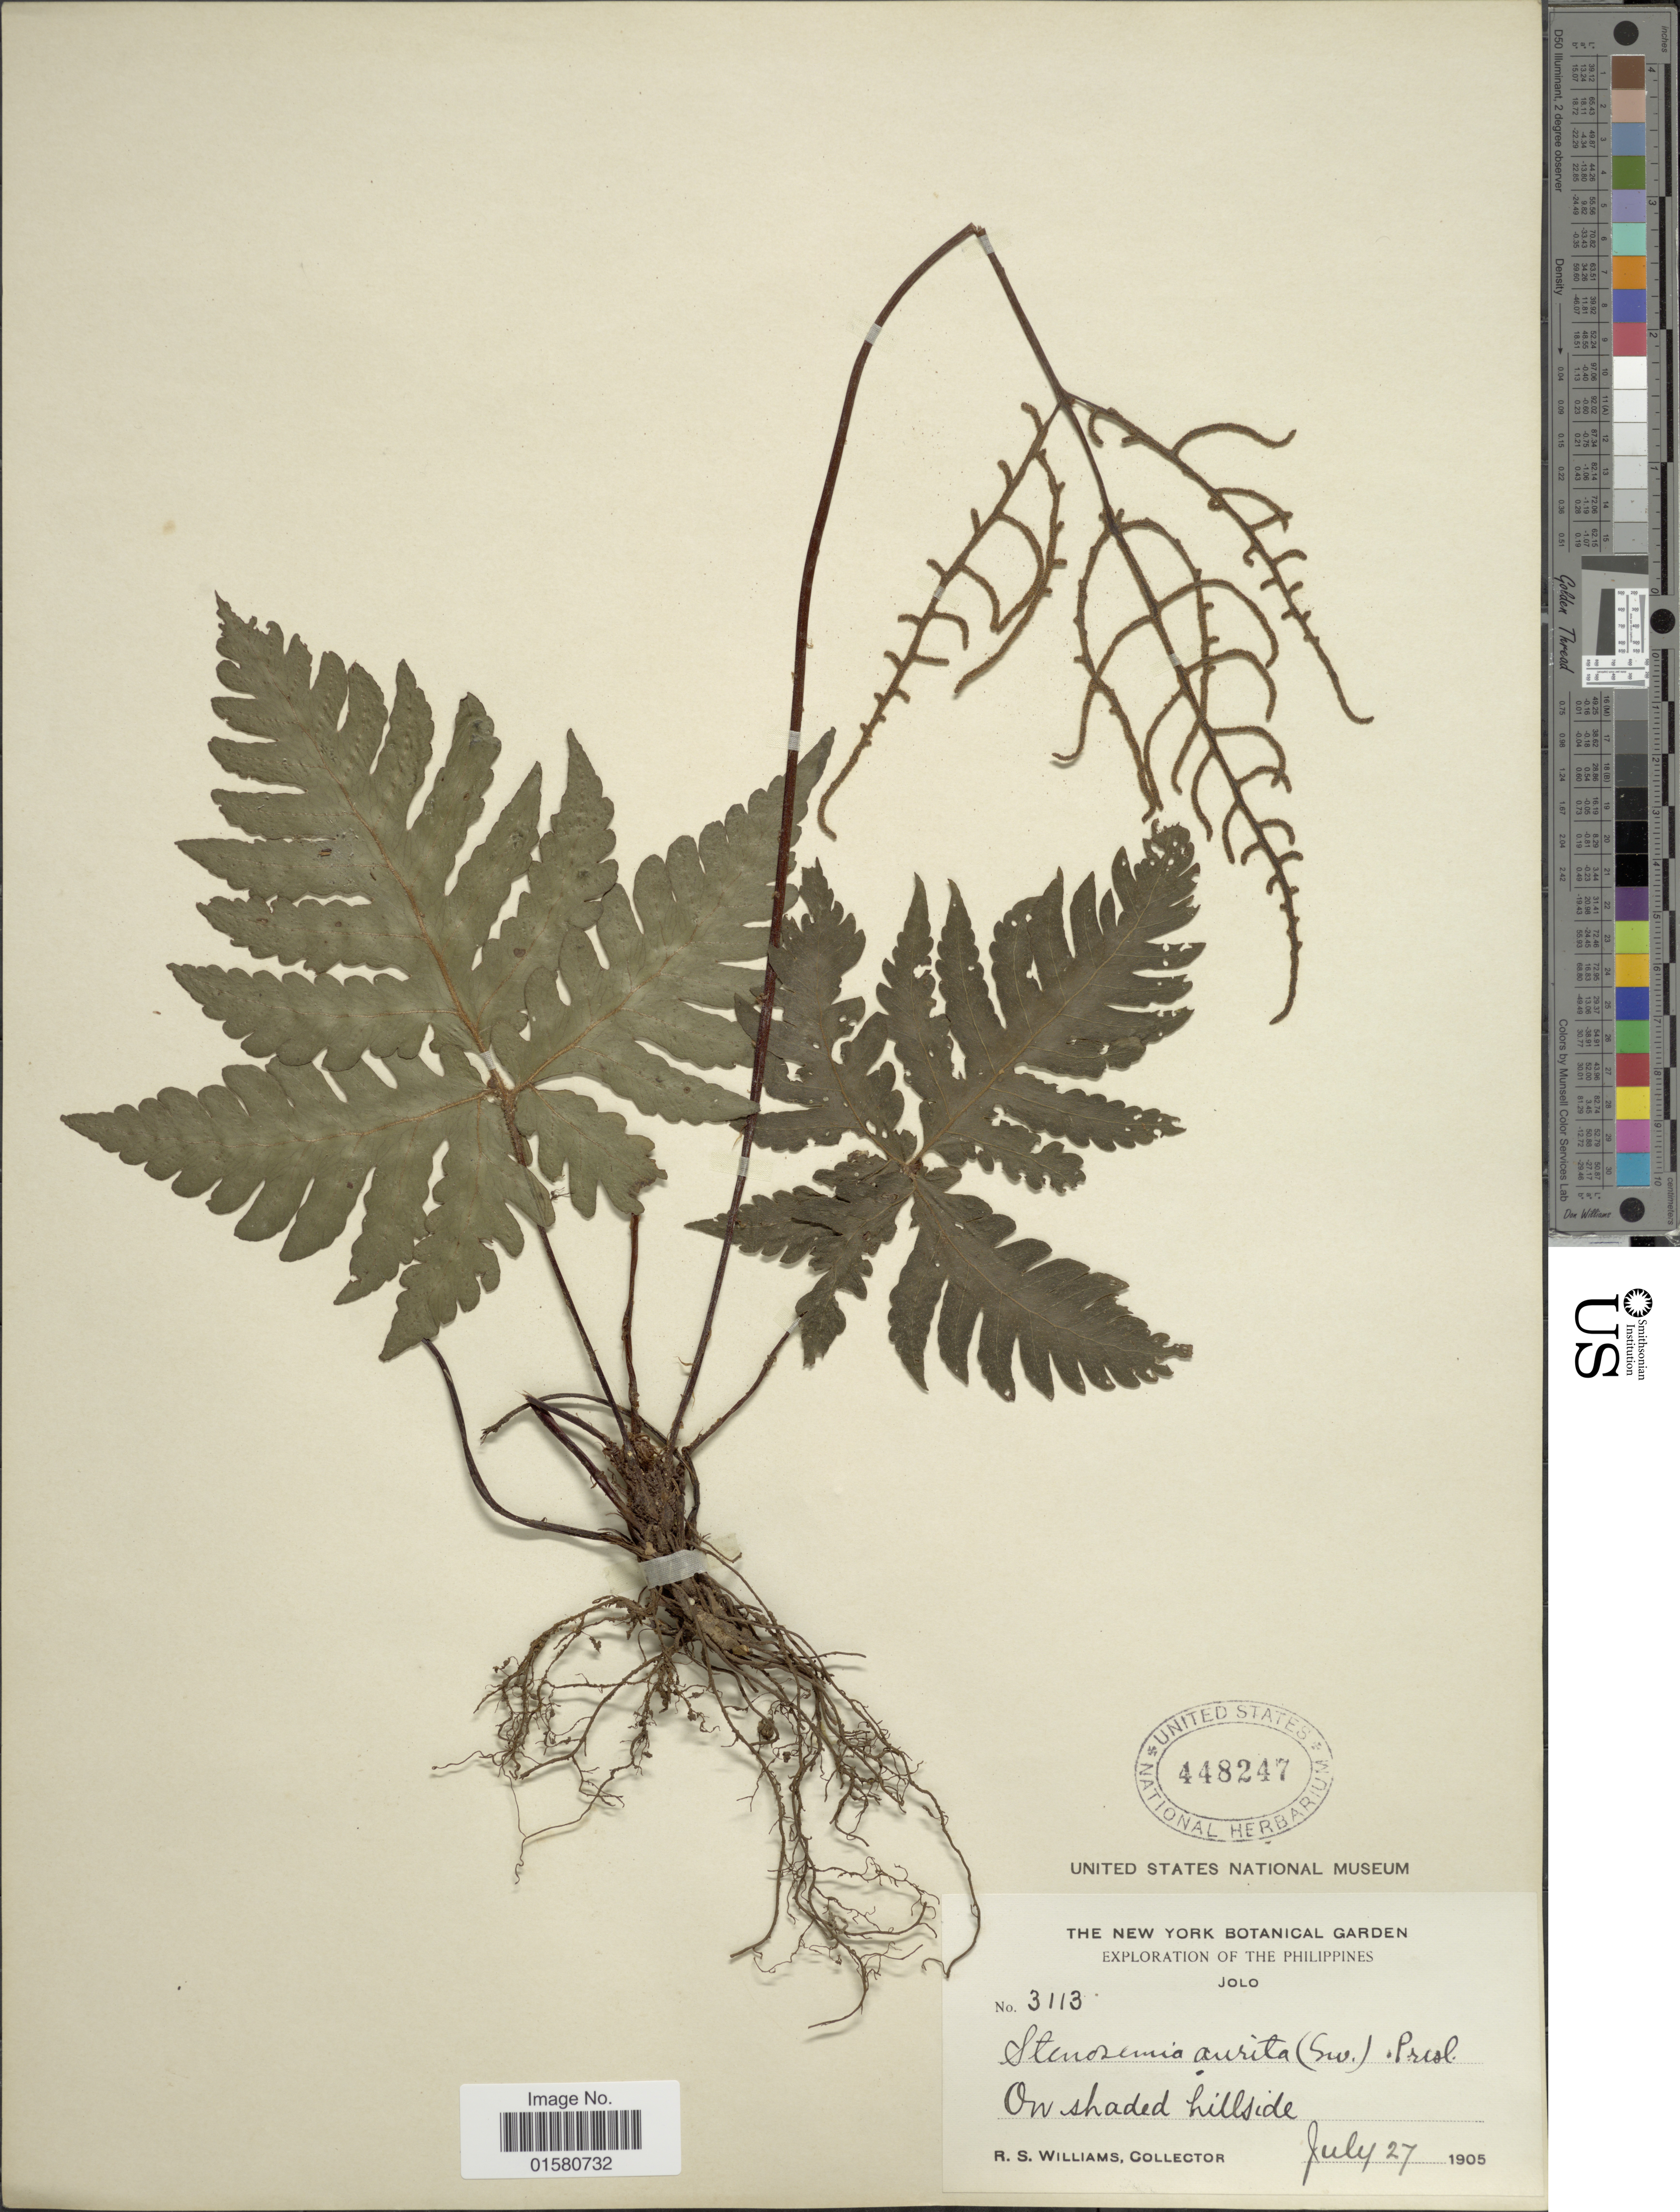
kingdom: Plantae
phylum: Tracheophyta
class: Polypodiopsida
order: Polypodiales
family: Tectariaceae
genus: Tectaria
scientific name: Tectaria aurita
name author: (Sw.) Chandra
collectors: R. S. Williams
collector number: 3113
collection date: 1905-07-27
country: Philippines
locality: Jolo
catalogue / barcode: US 448247